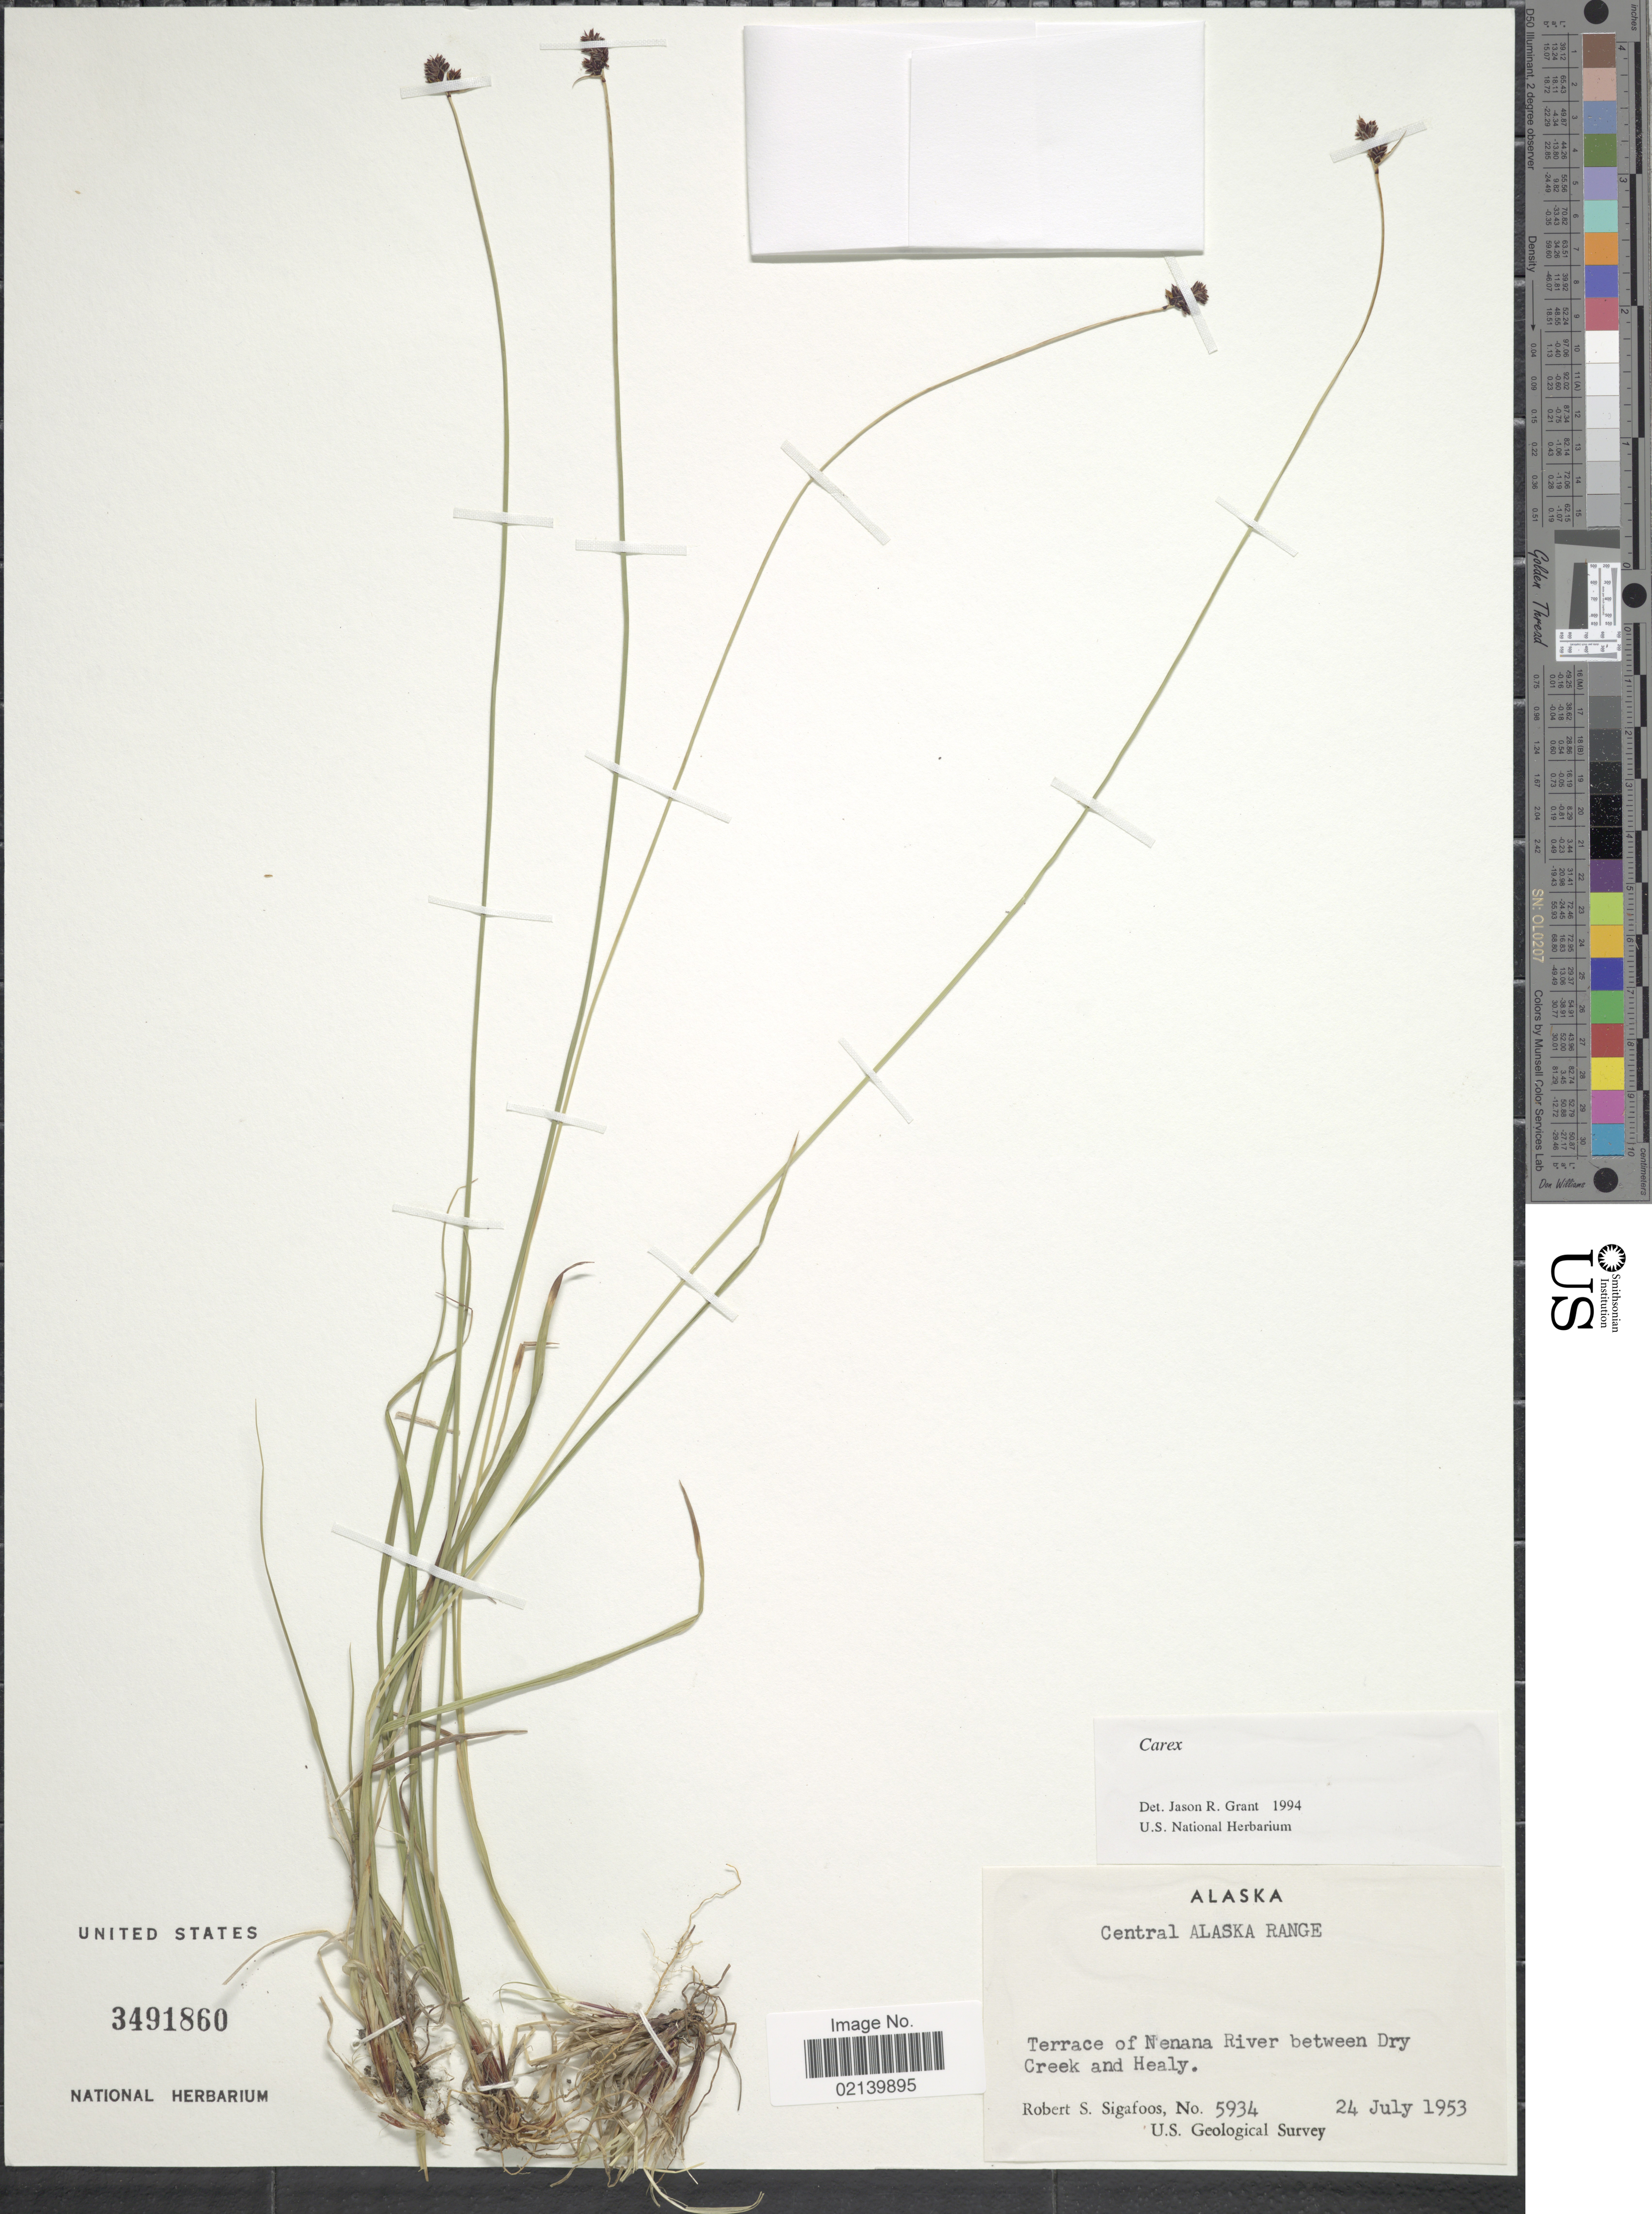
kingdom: Plantae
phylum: Tracheophyta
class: Liliopsida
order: Poales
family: Cyperaceae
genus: Carex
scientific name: Carex sp.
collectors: R. Sigafoos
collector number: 5934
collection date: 1953-07-24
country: United States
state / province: Alaska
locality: Alaska Central Alaska Range. Terrace of Nenana River between Dry Creek and Healy.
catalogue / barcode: US 3491860